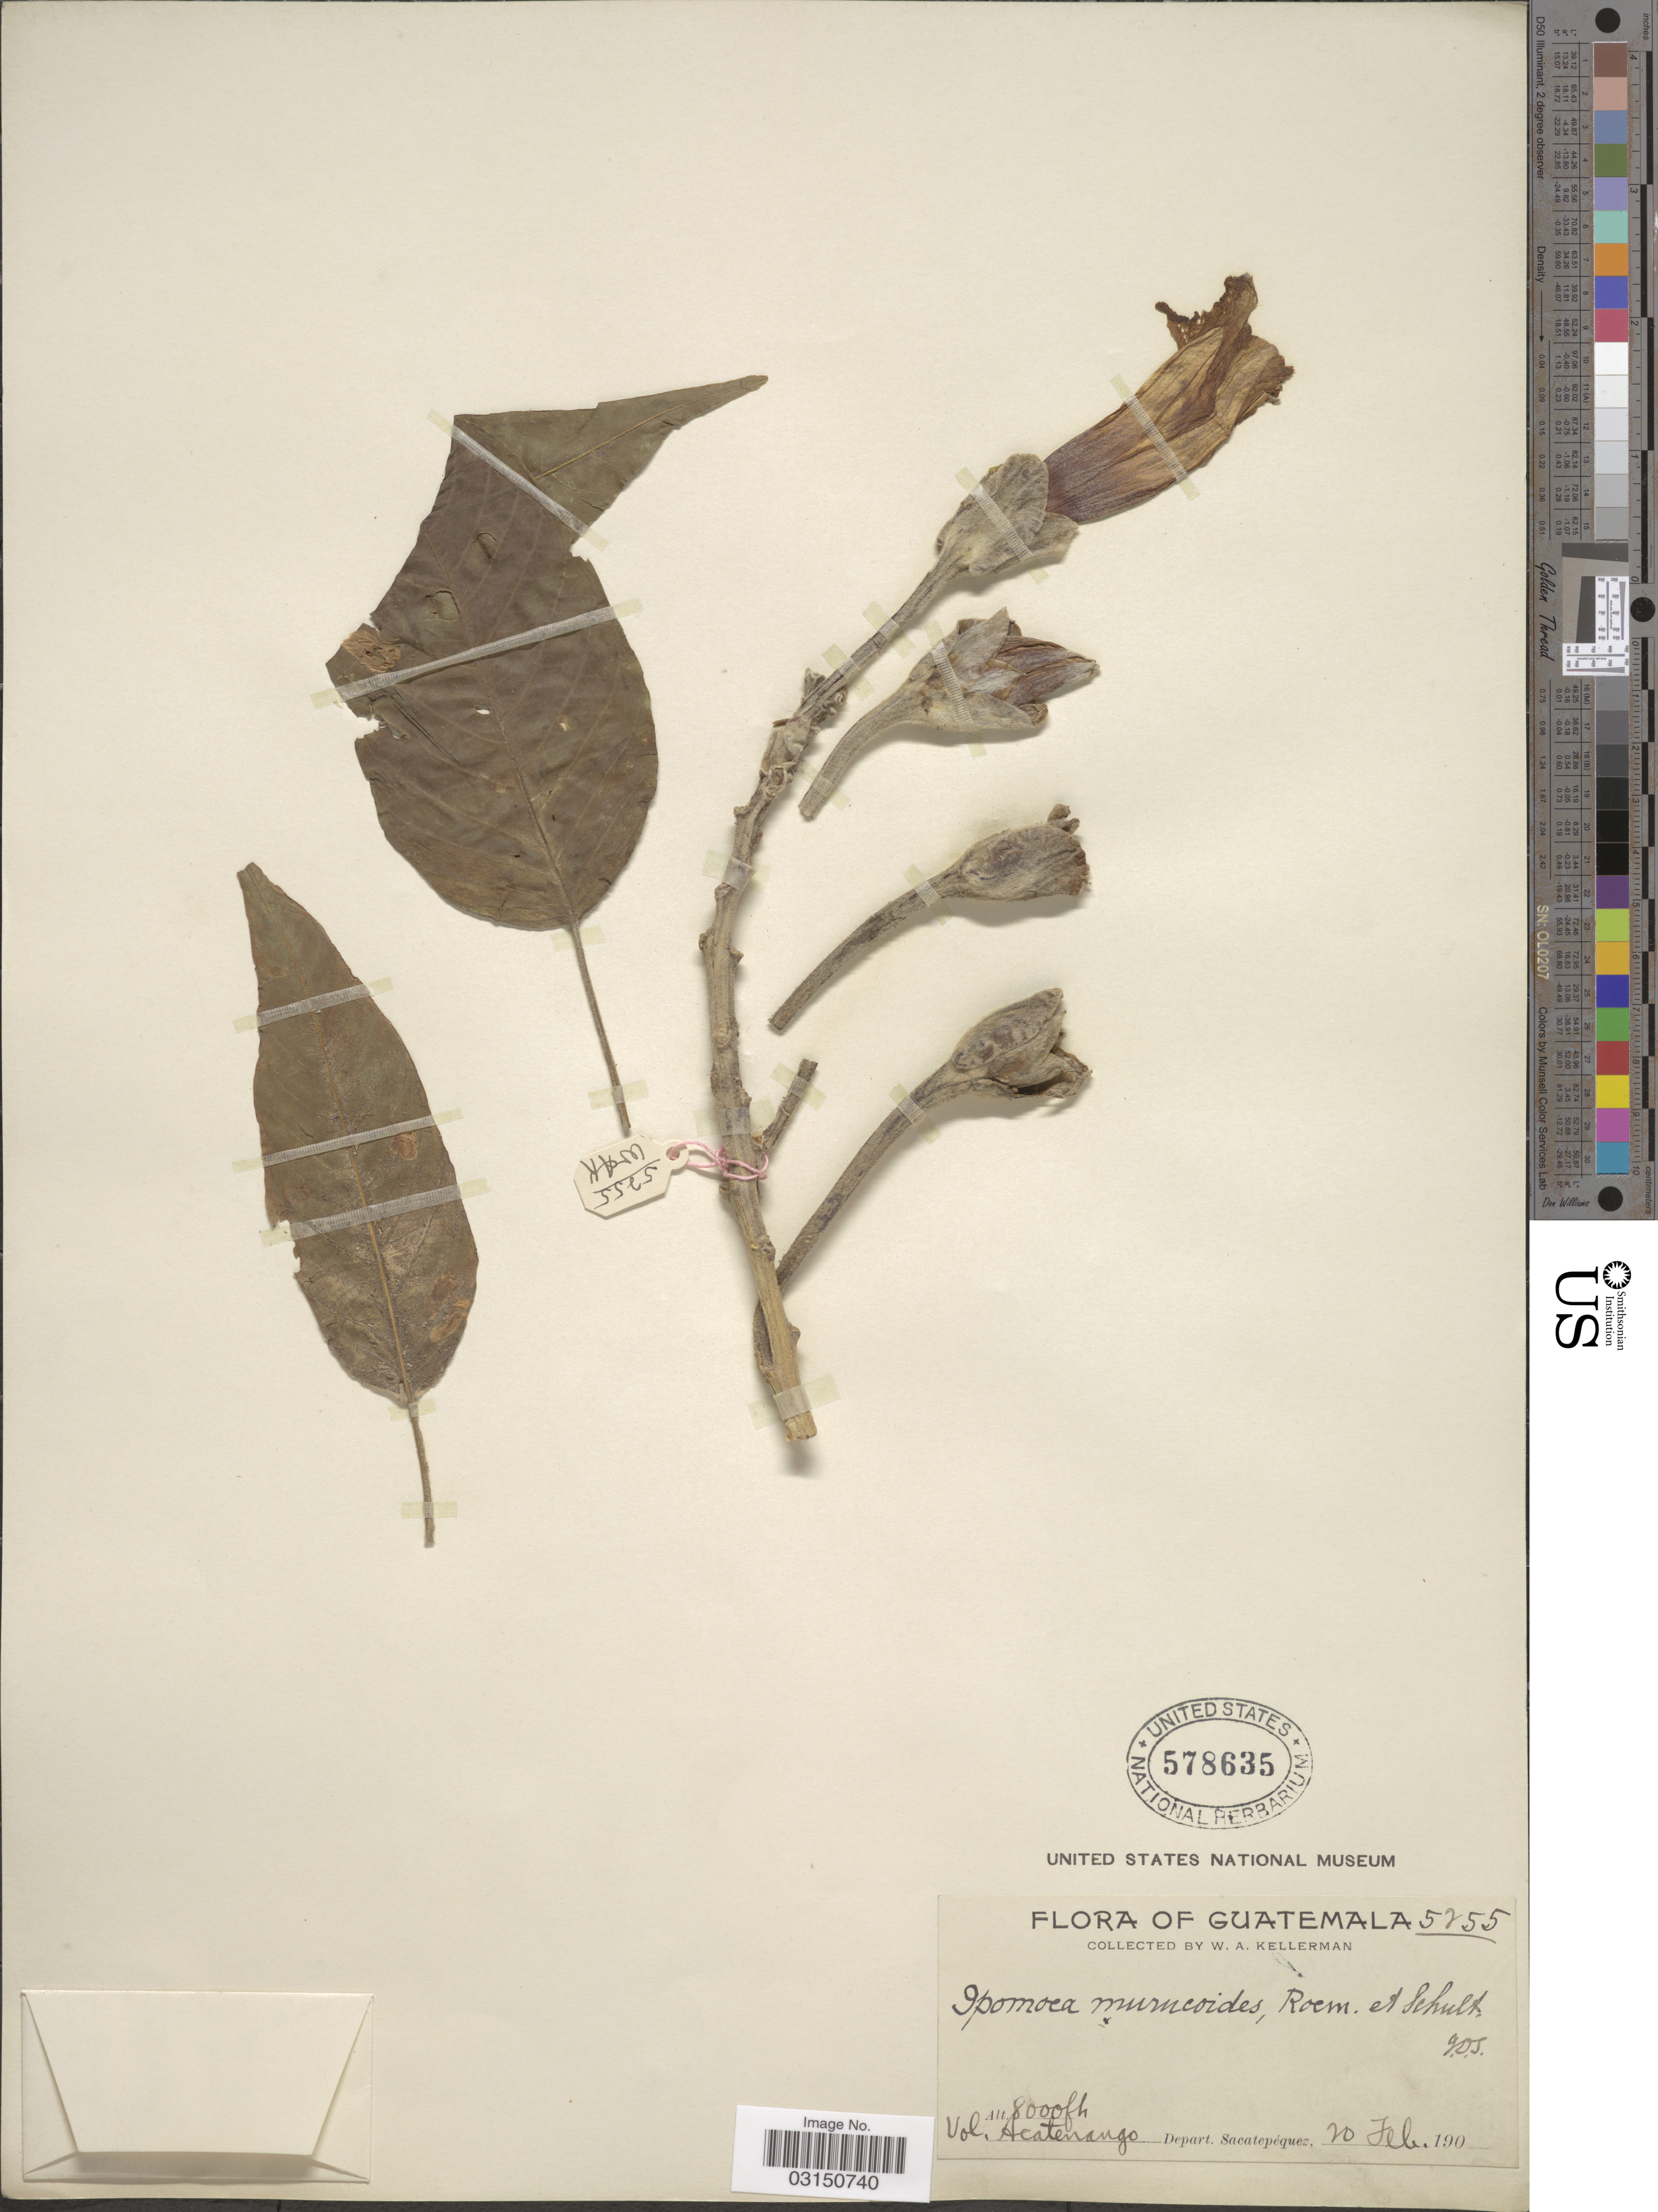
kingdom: Plantae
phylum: Tracheophyta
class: Magnoliopsida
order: Solanales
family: Convolvulaceae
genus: Ipomoea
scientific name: Ipomoea murucoides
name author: Roem. & Schult.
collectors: W. Kellerman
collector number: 5255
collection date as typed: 20 Feb. 190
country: Guatemala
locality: Vol. Acatenango.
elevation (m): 2438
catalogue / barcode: US 578635